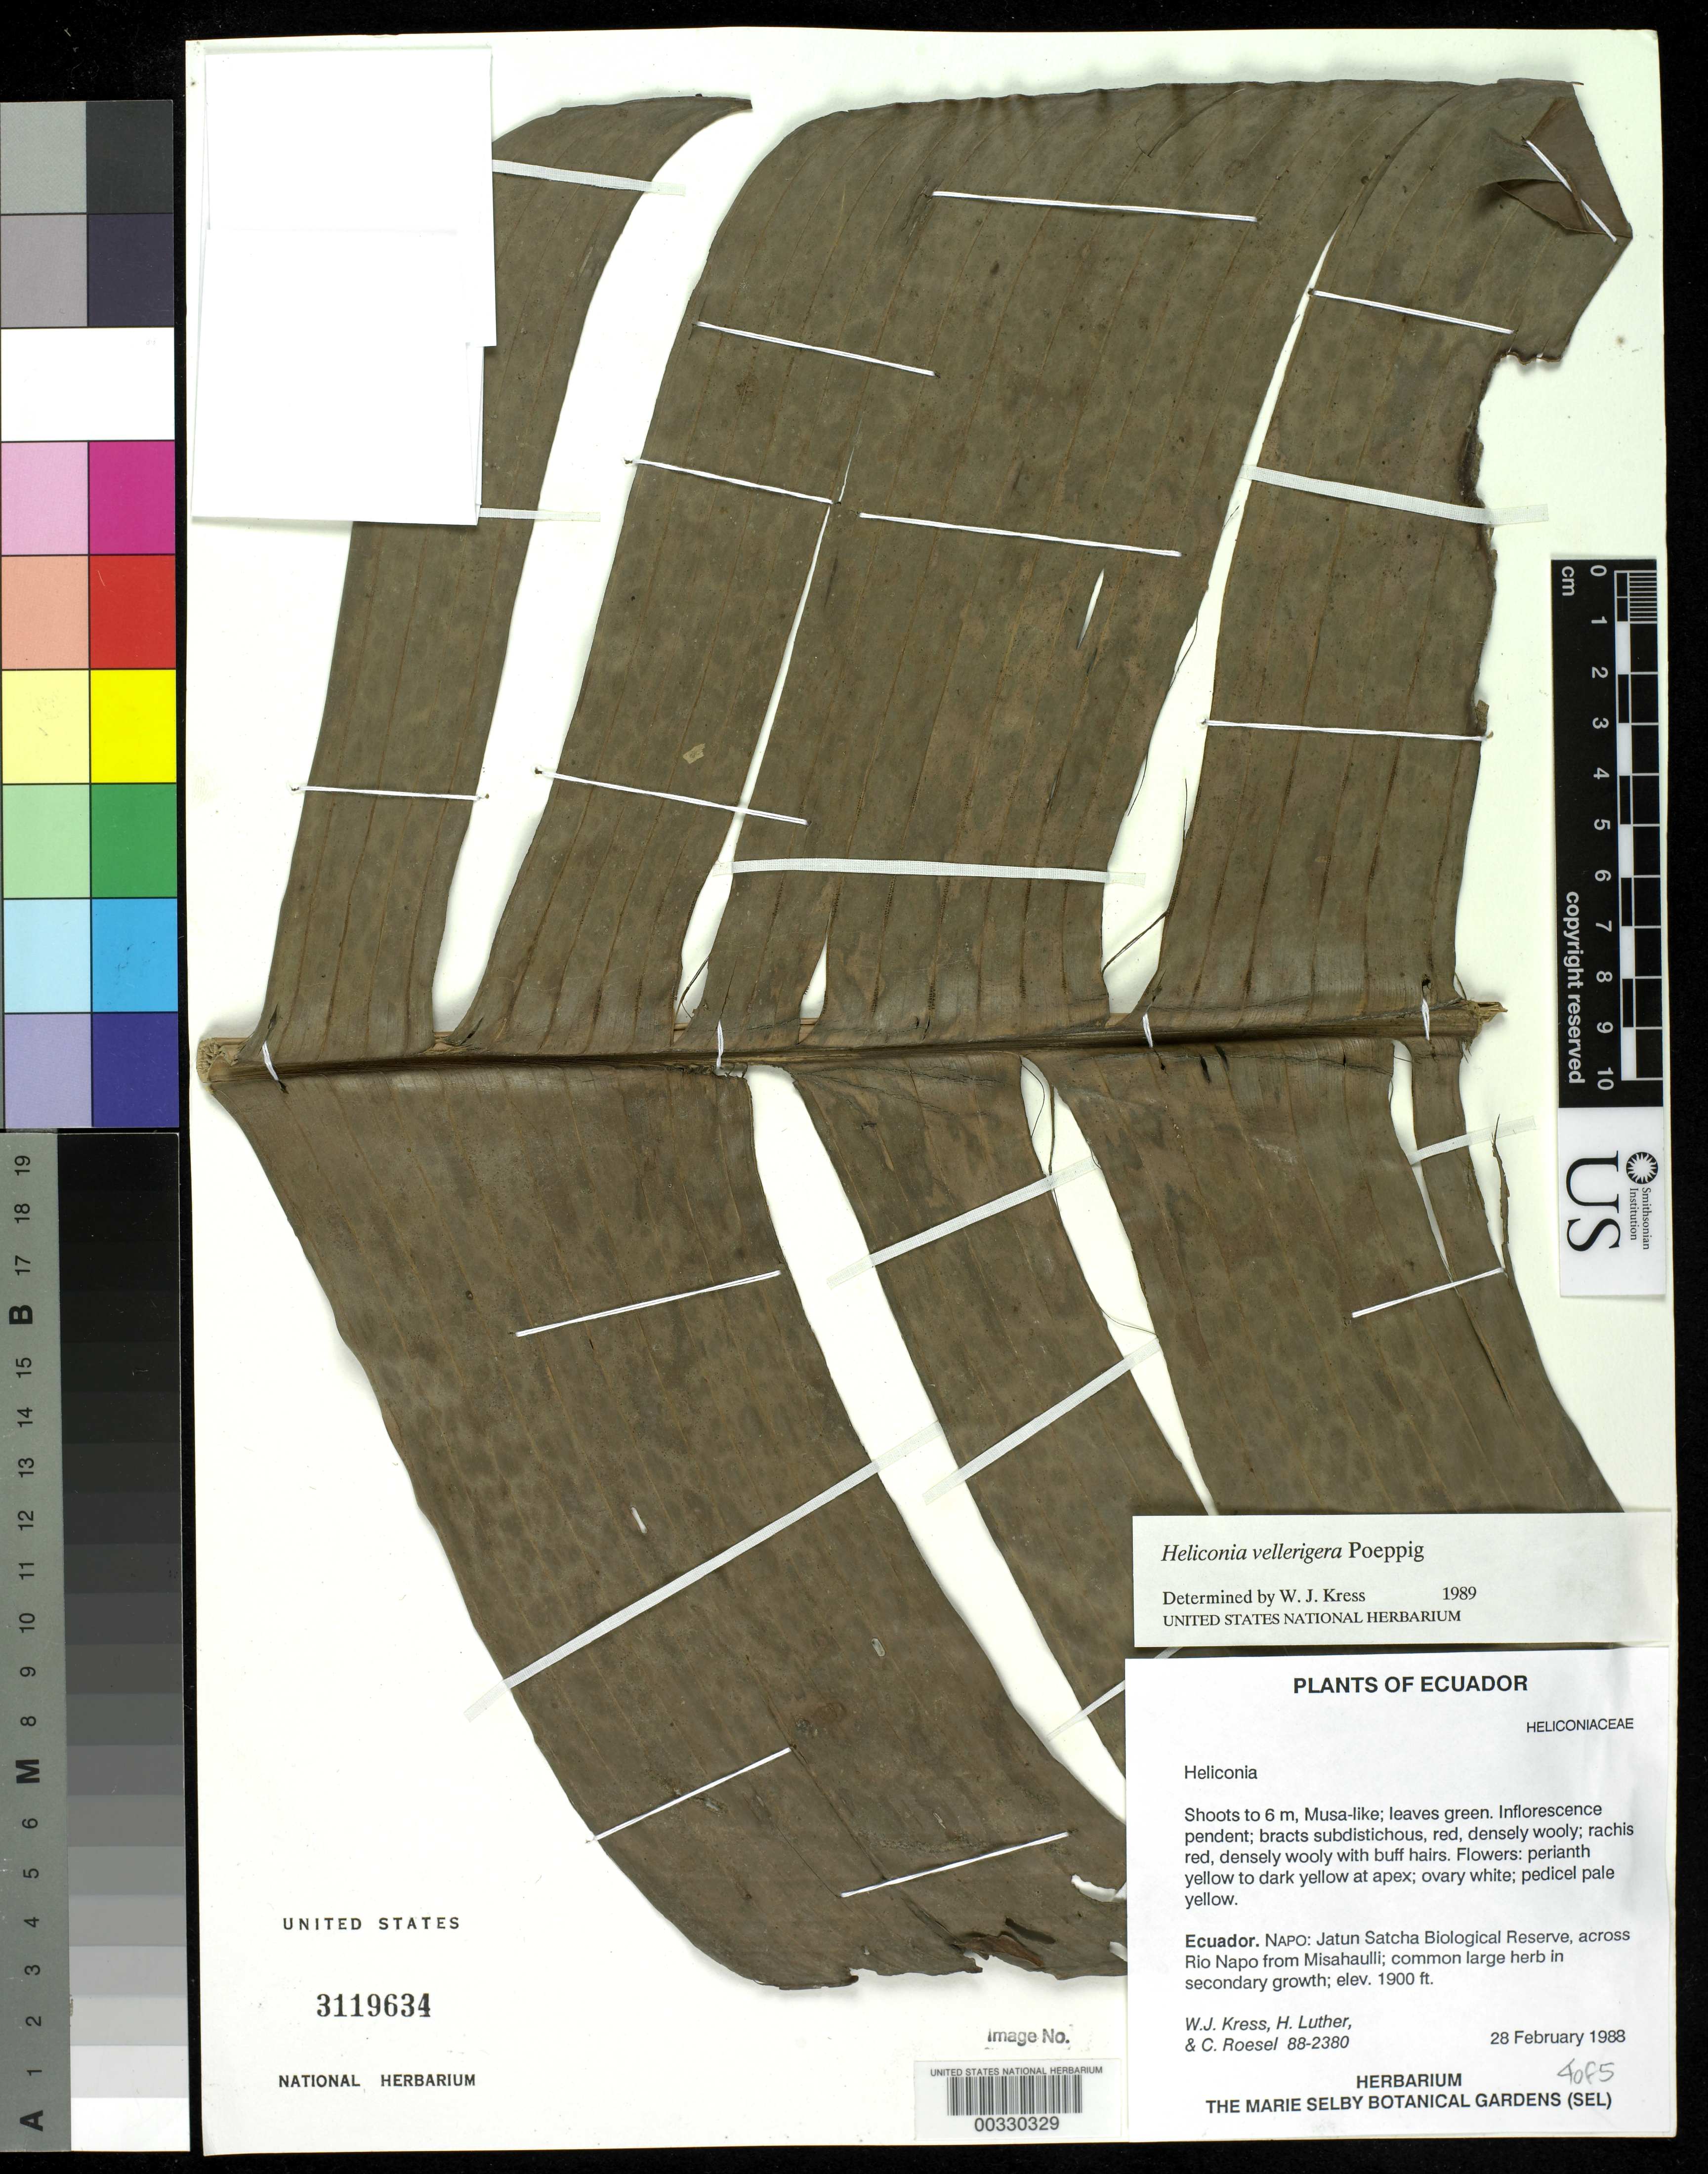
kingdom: Plantae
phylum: Tracheophyta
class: Liliopsida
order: Zingiberales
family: Heliconiaceae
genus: Heliconia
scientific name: Heliconia vellerigera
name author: Poepp.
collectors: W. J. Kress, Harry E. Luther & C. S. Roesel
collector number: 88-2380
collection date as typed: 28 Feb 1988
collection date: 1988-02-28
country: Ecuador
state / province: Napo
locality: Jatun satcha Biological Reserve, across Rio Napo from misahaulli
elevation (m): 579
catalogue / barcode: US 3119634